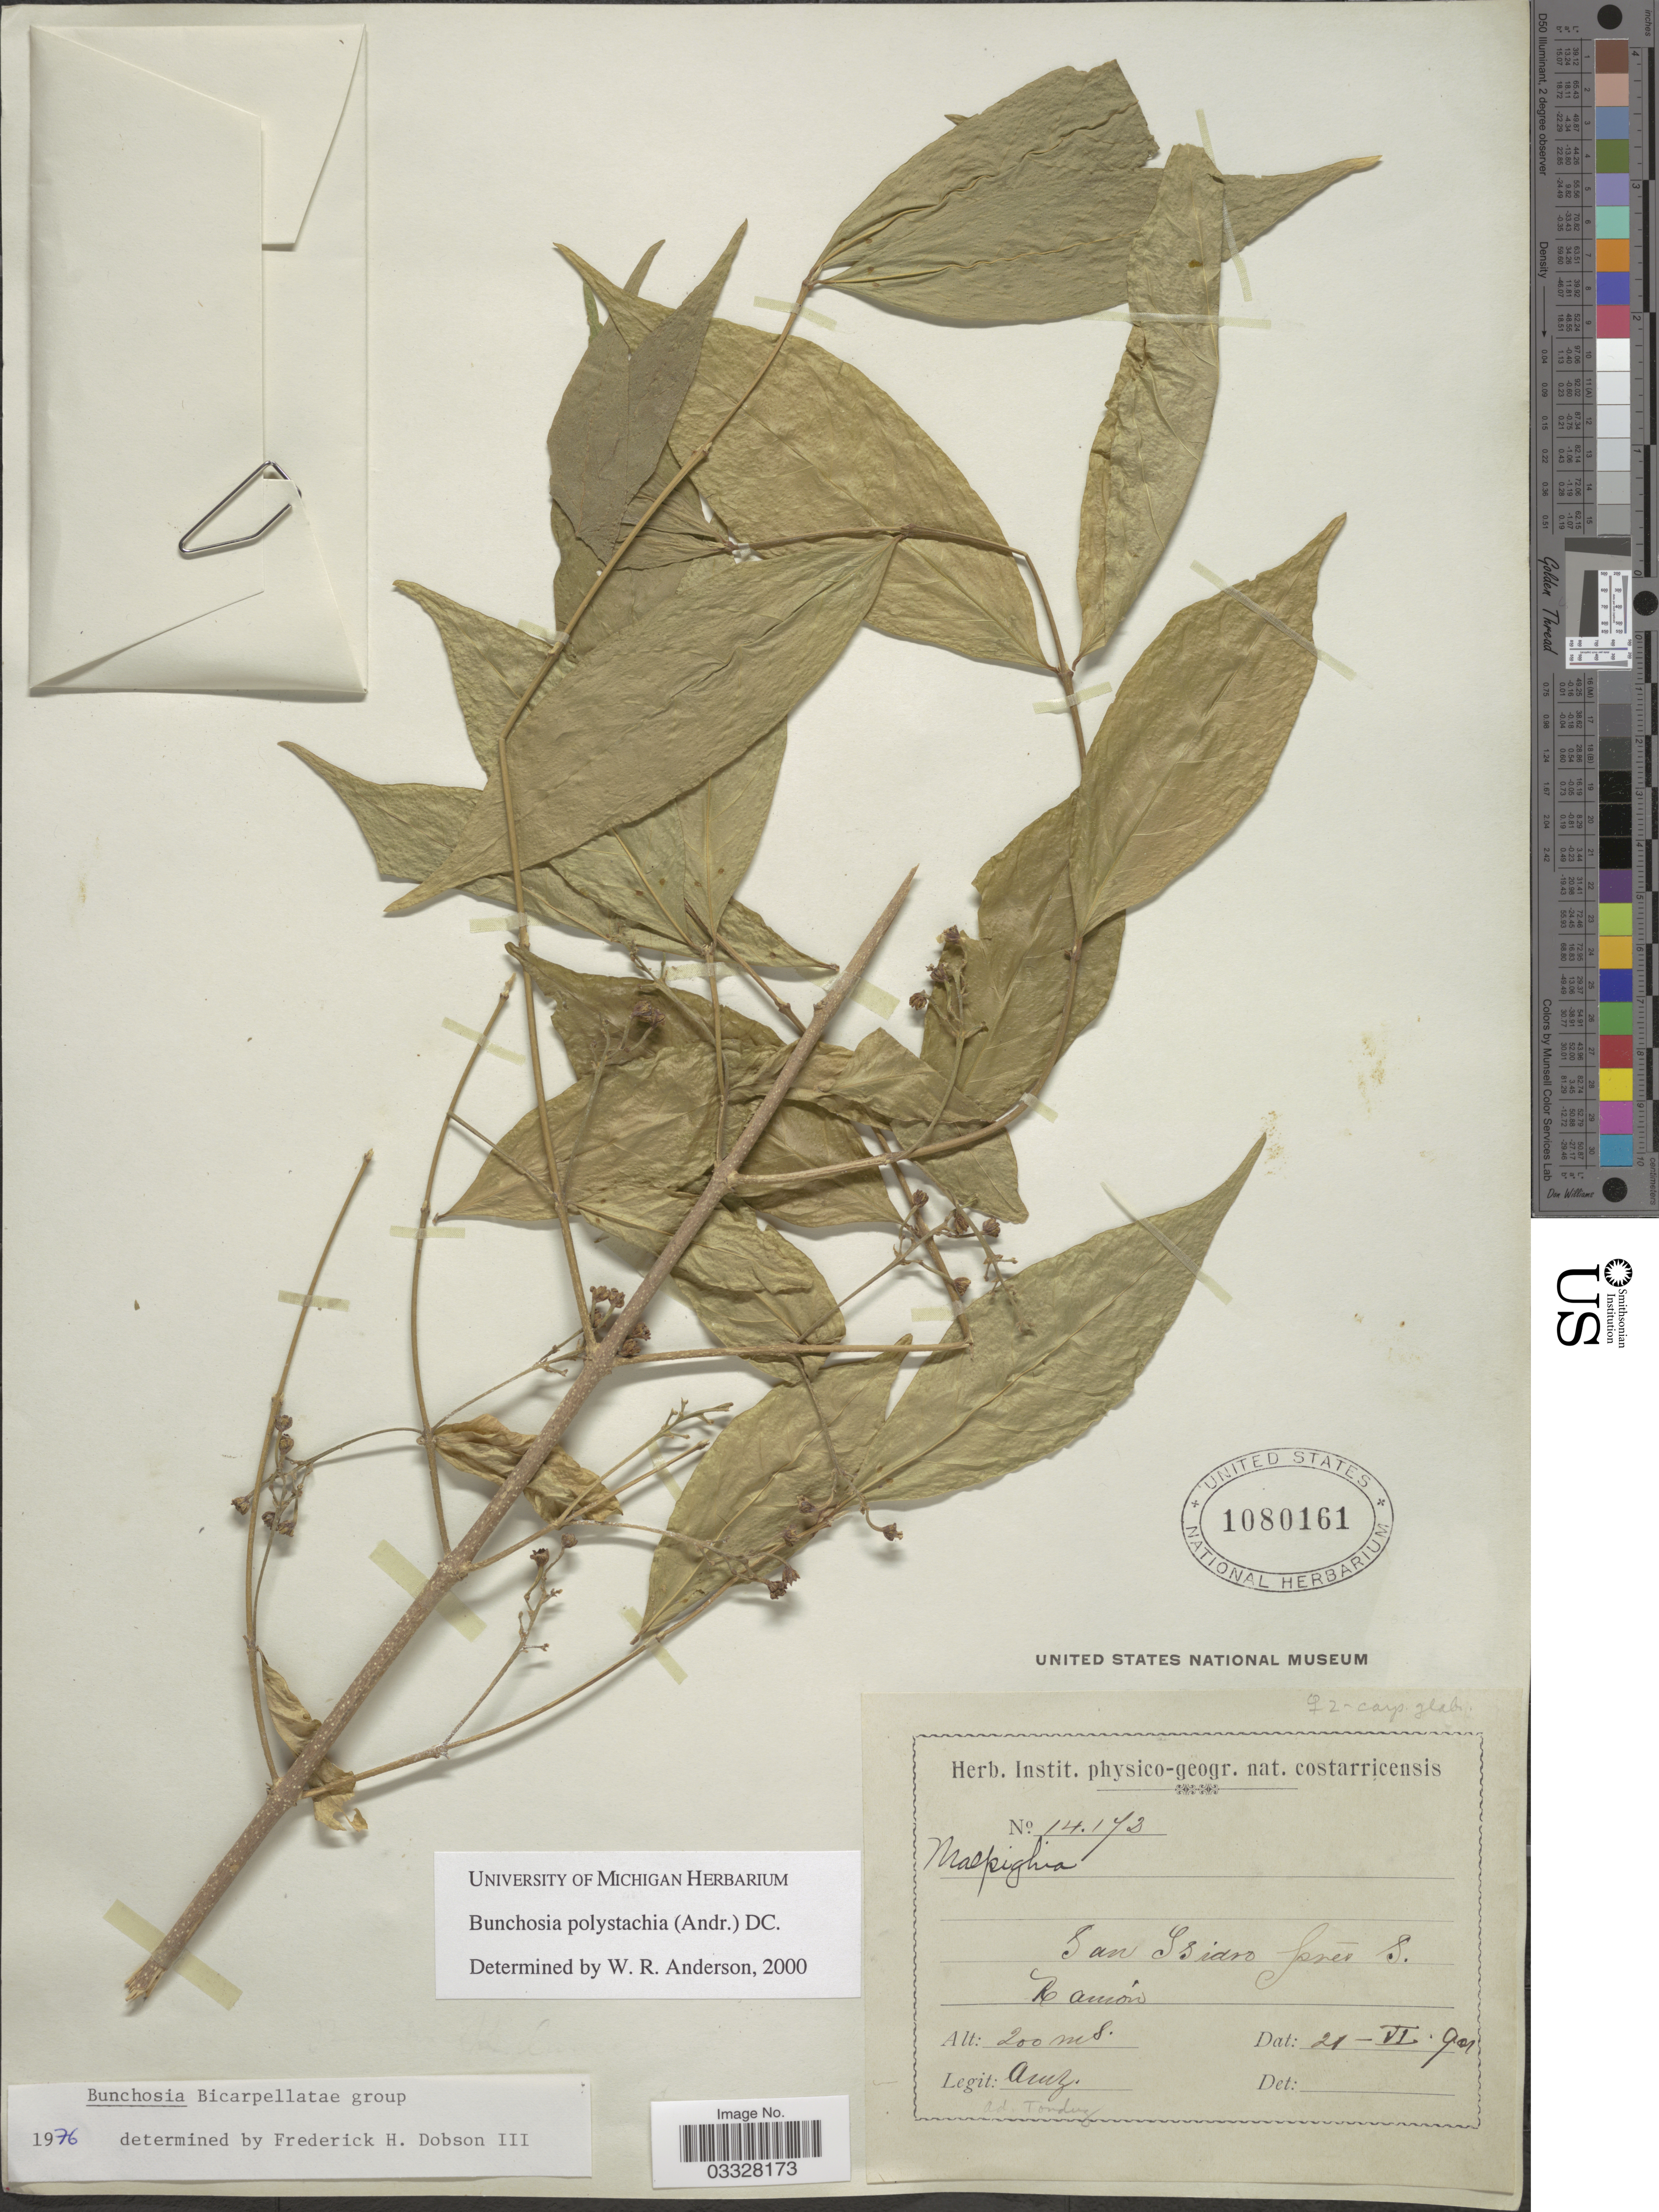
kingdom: Plantae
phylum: Tracheophyta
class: Magnoliopsida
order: Malpighiales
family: Malpighiaceae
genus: Bunchosia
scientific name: Bunchosia polystachya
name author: (Andrews) DC.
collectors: A. Tonduz & A. Tonduz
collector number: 14172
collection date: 1901-06-21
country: Costa Rica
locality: San Isidro prés S. Ramón.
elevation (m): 200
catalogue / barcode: US 1080161